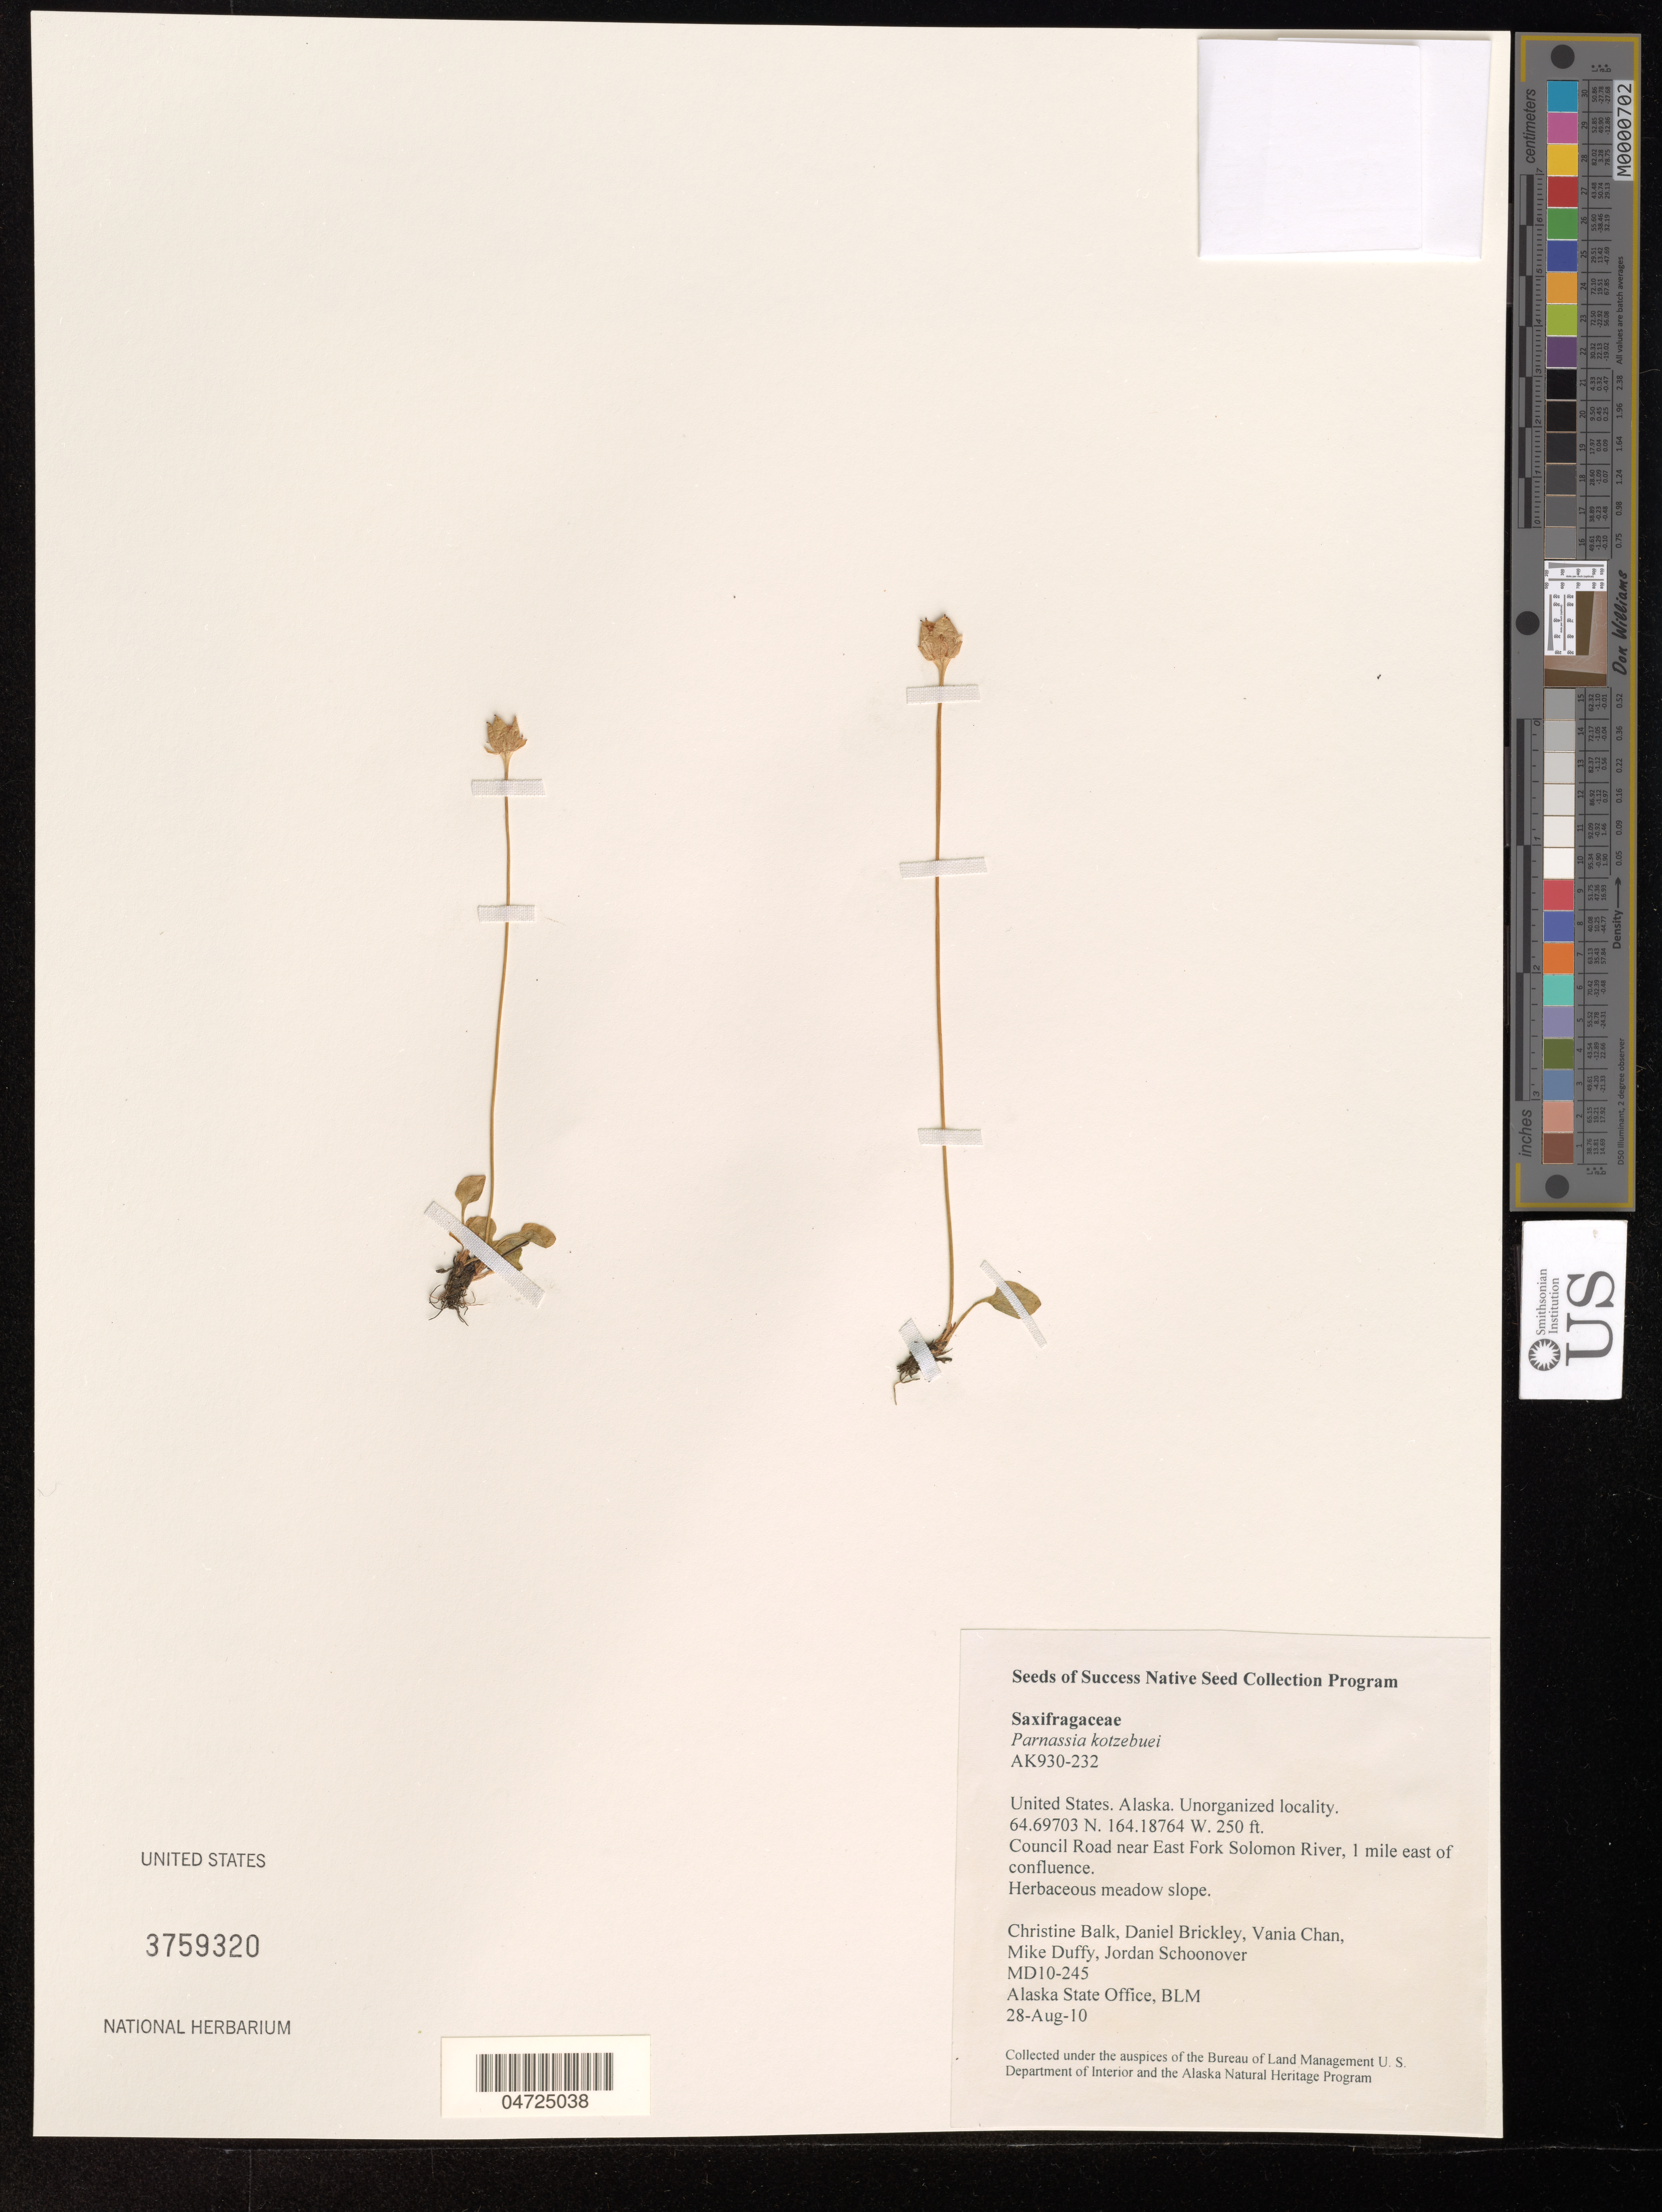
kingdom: Plantae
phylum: Tracheophyta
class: Magnoliopsida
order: Celastrales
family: Parnassiaceae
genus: Parnassia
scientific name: Parnassia kotzebuei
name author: Cham. ex Spreng.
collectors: C. Balk, D. Brickley, V. Chan & M. Duffy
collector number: MD10-245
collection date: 2010-08-28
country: United States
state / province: Alaska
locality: Council Road near East Fork Solomon River, 1 mile east of confluence.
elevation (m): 76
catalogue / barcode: US 3759320